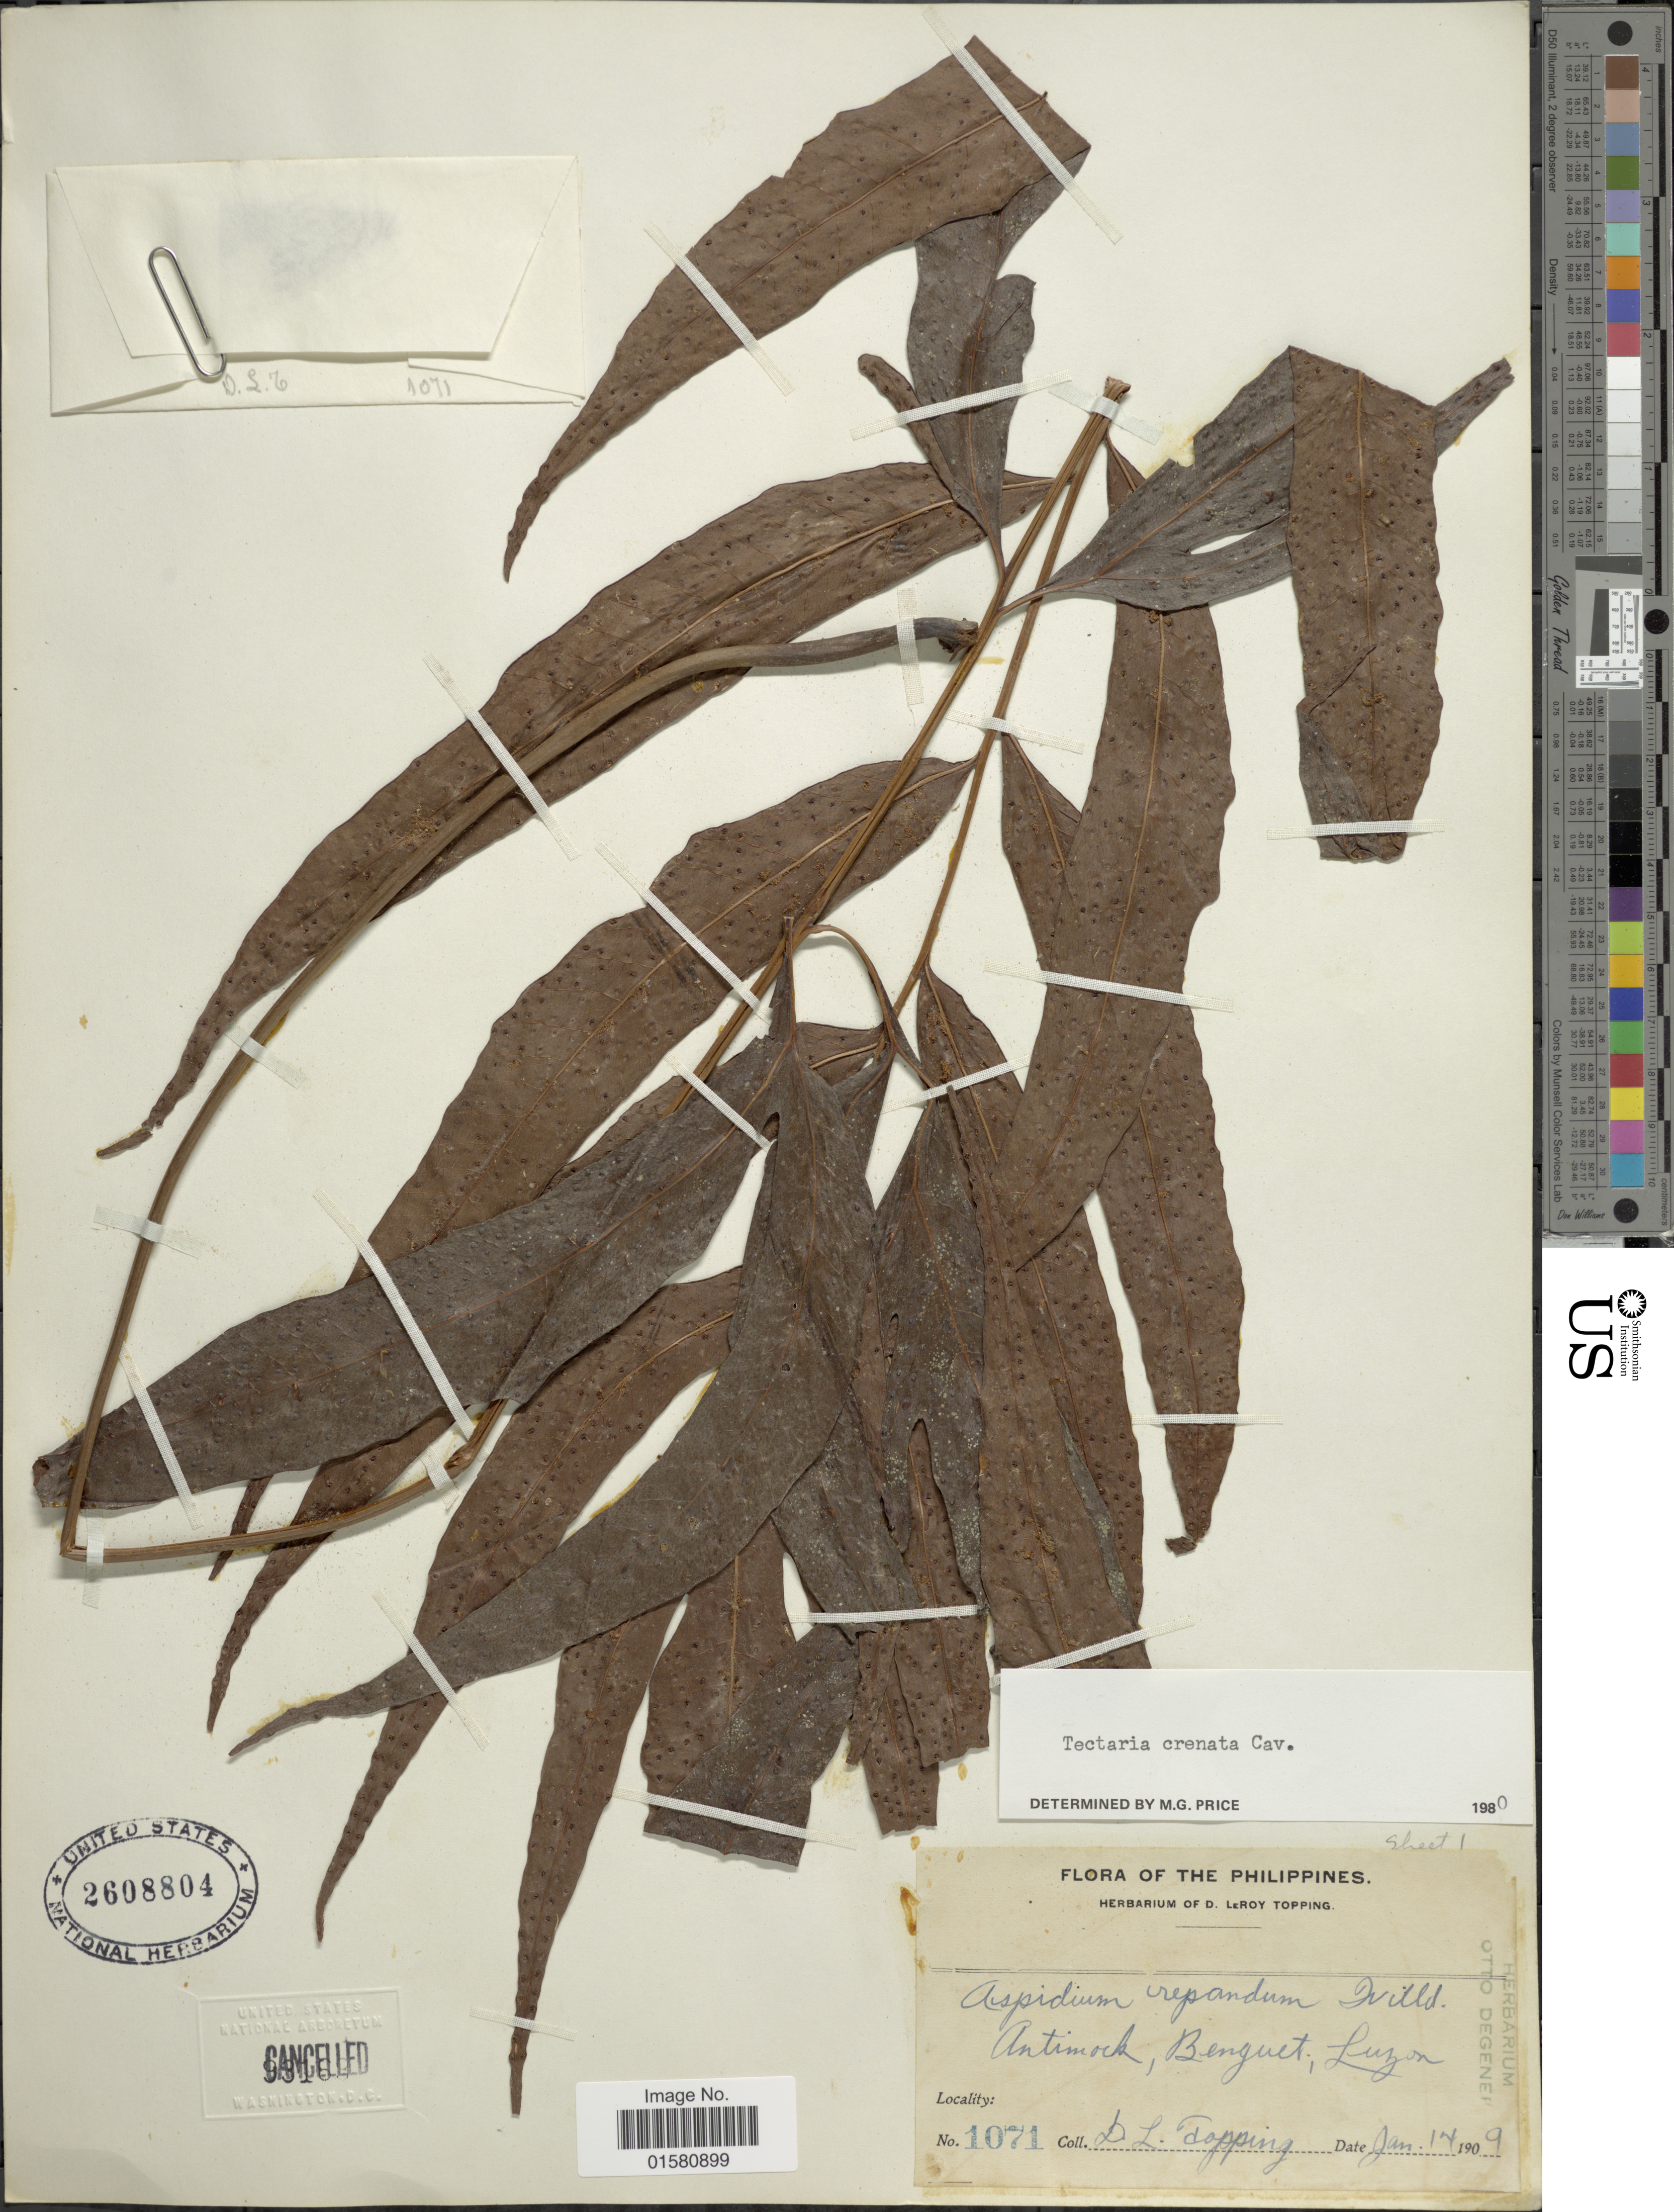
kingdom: Plantae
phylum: Tracheophyta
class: Polypodiopsida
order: Polypodiales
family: Tectariaceae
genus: Tectaria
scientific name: Tectaria crenata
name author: Cav.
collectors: D. L. Topping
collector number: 1071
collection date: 1909-01-14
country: Philippines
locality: Antimock, Benguet, Luzon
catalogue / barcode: US 2608804